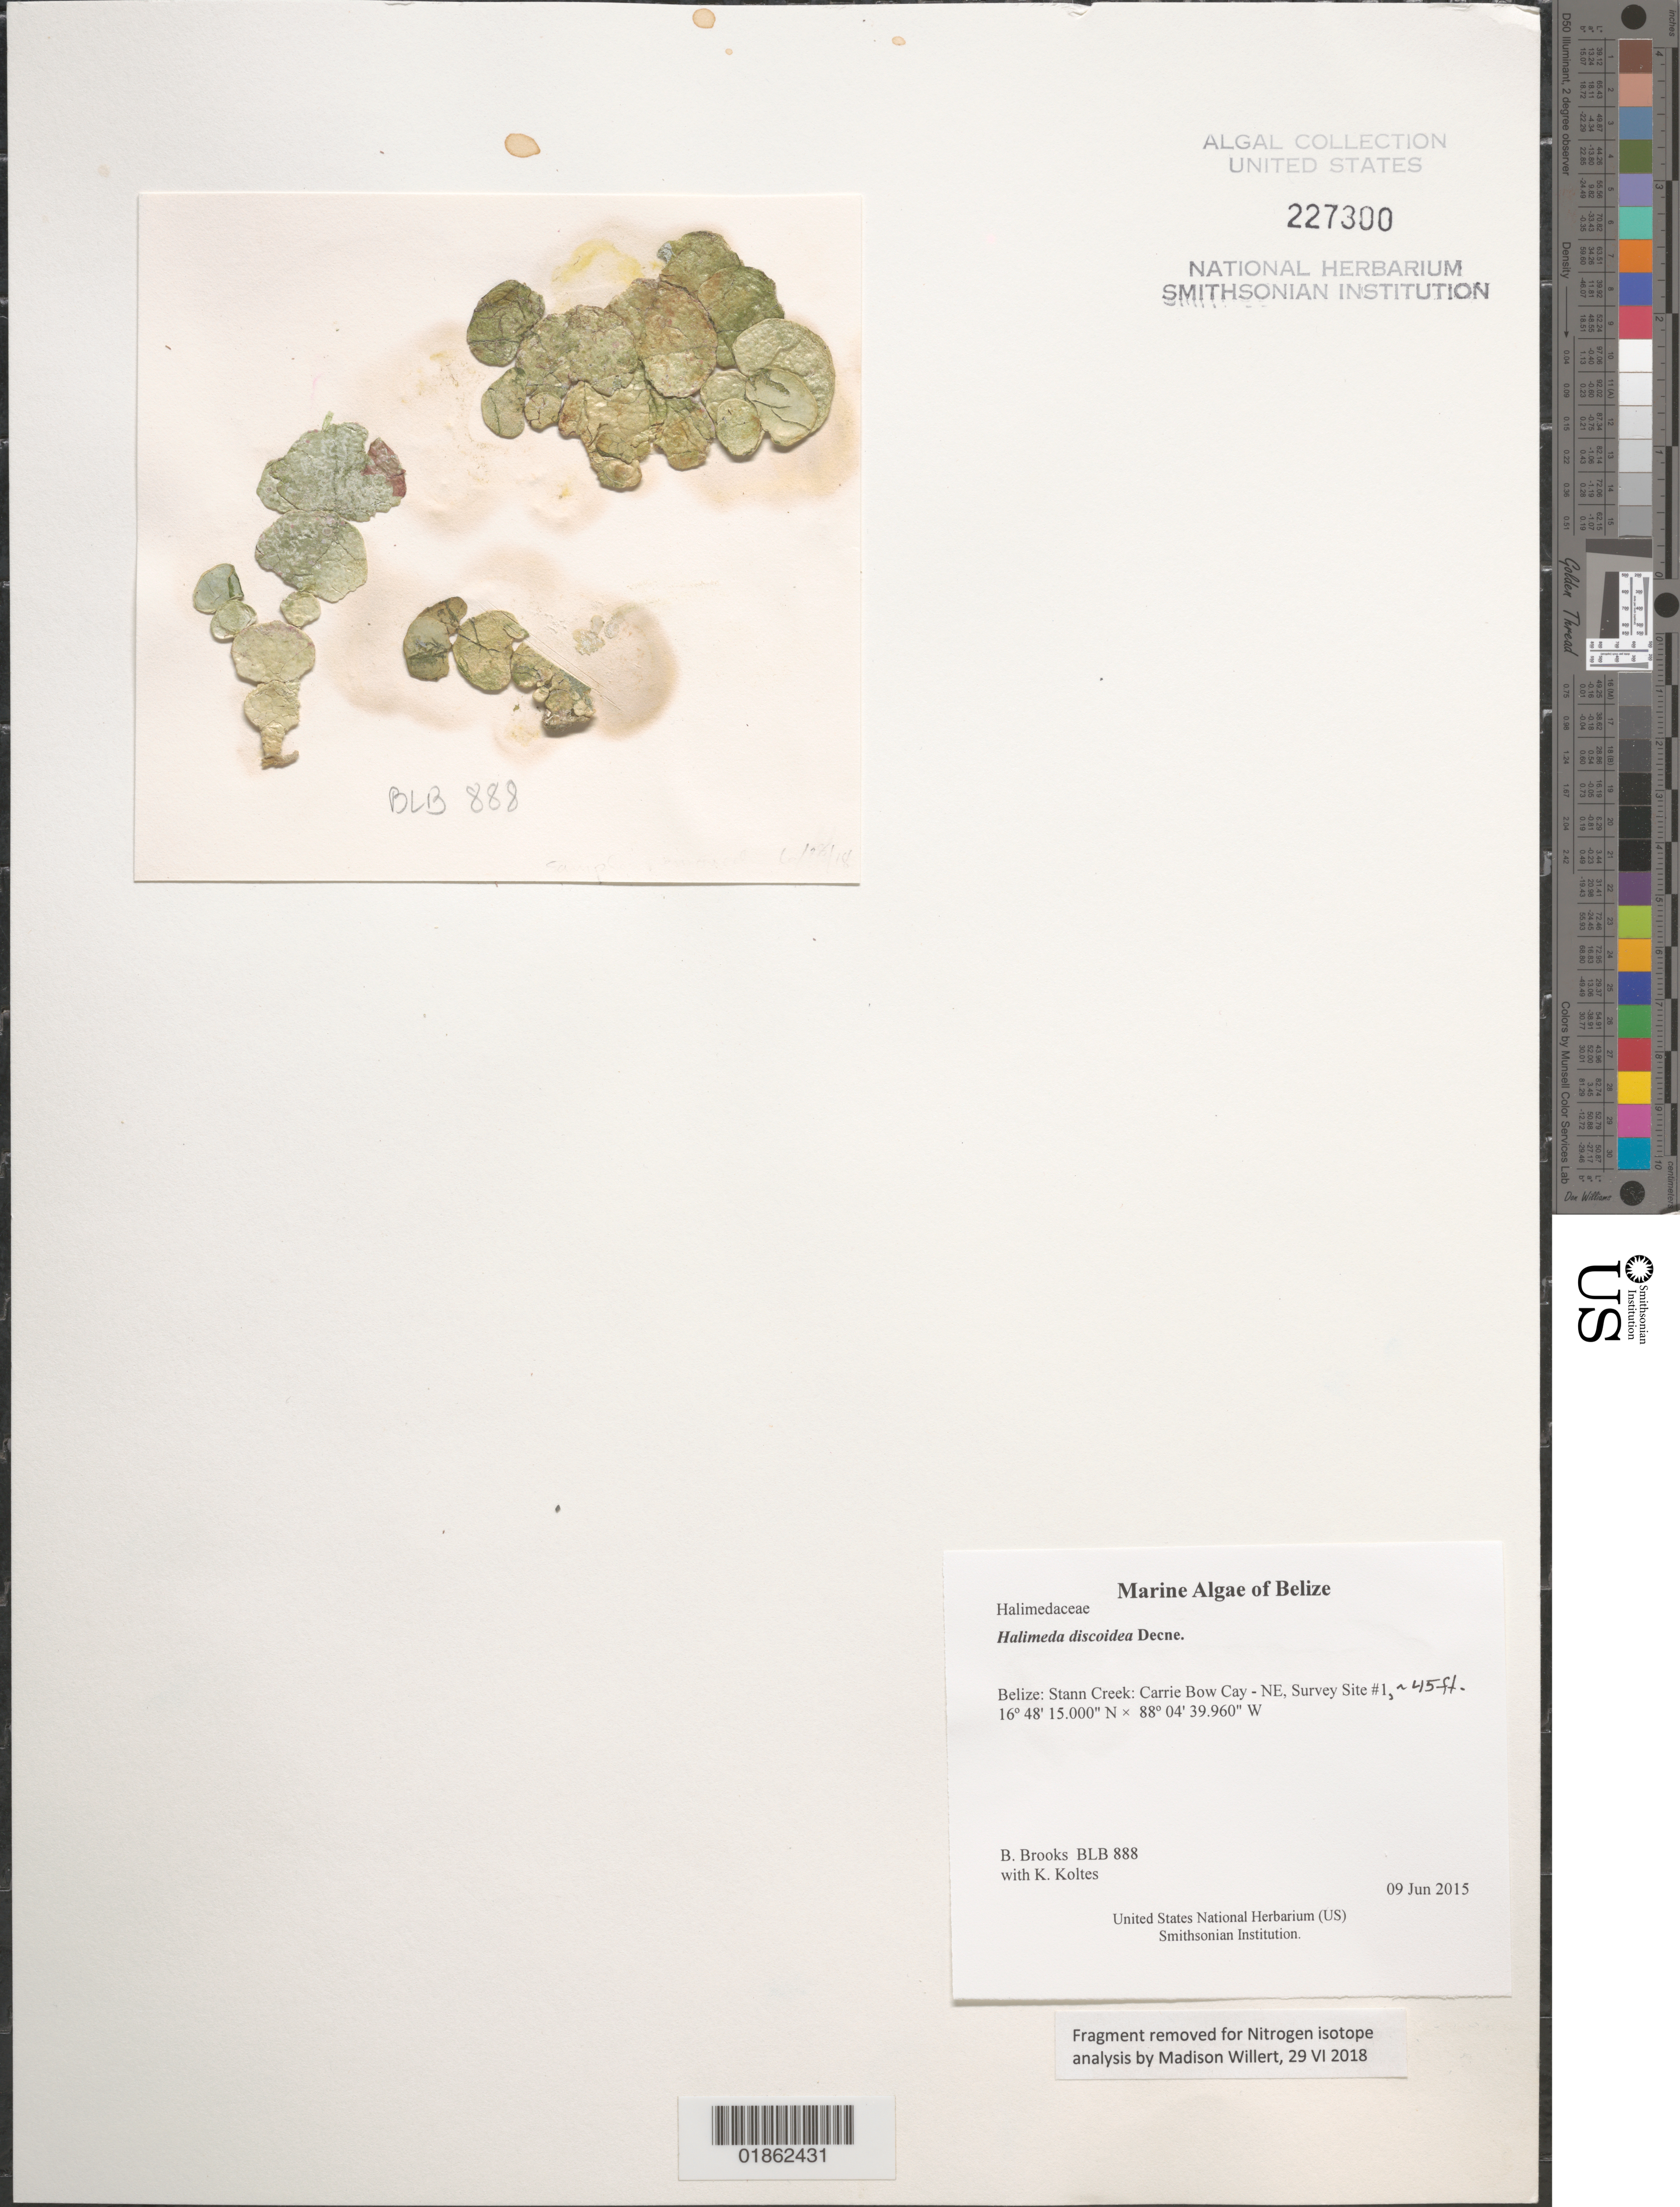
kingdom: Plantae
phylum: Chlorophyta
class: Ulvophyceae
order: Bryopsidales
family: Halimedaceae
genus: Halimeda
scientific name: Halimeda discoidea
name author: Decne.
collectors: B. Brooks & K. Koltes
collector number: BLB 888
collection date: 2015-06-09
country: Belize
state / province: Stann Creek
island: Carrie Bow Cay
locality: Carrie Bow Cay - NE, Survey Site #1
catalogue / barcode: US 227300